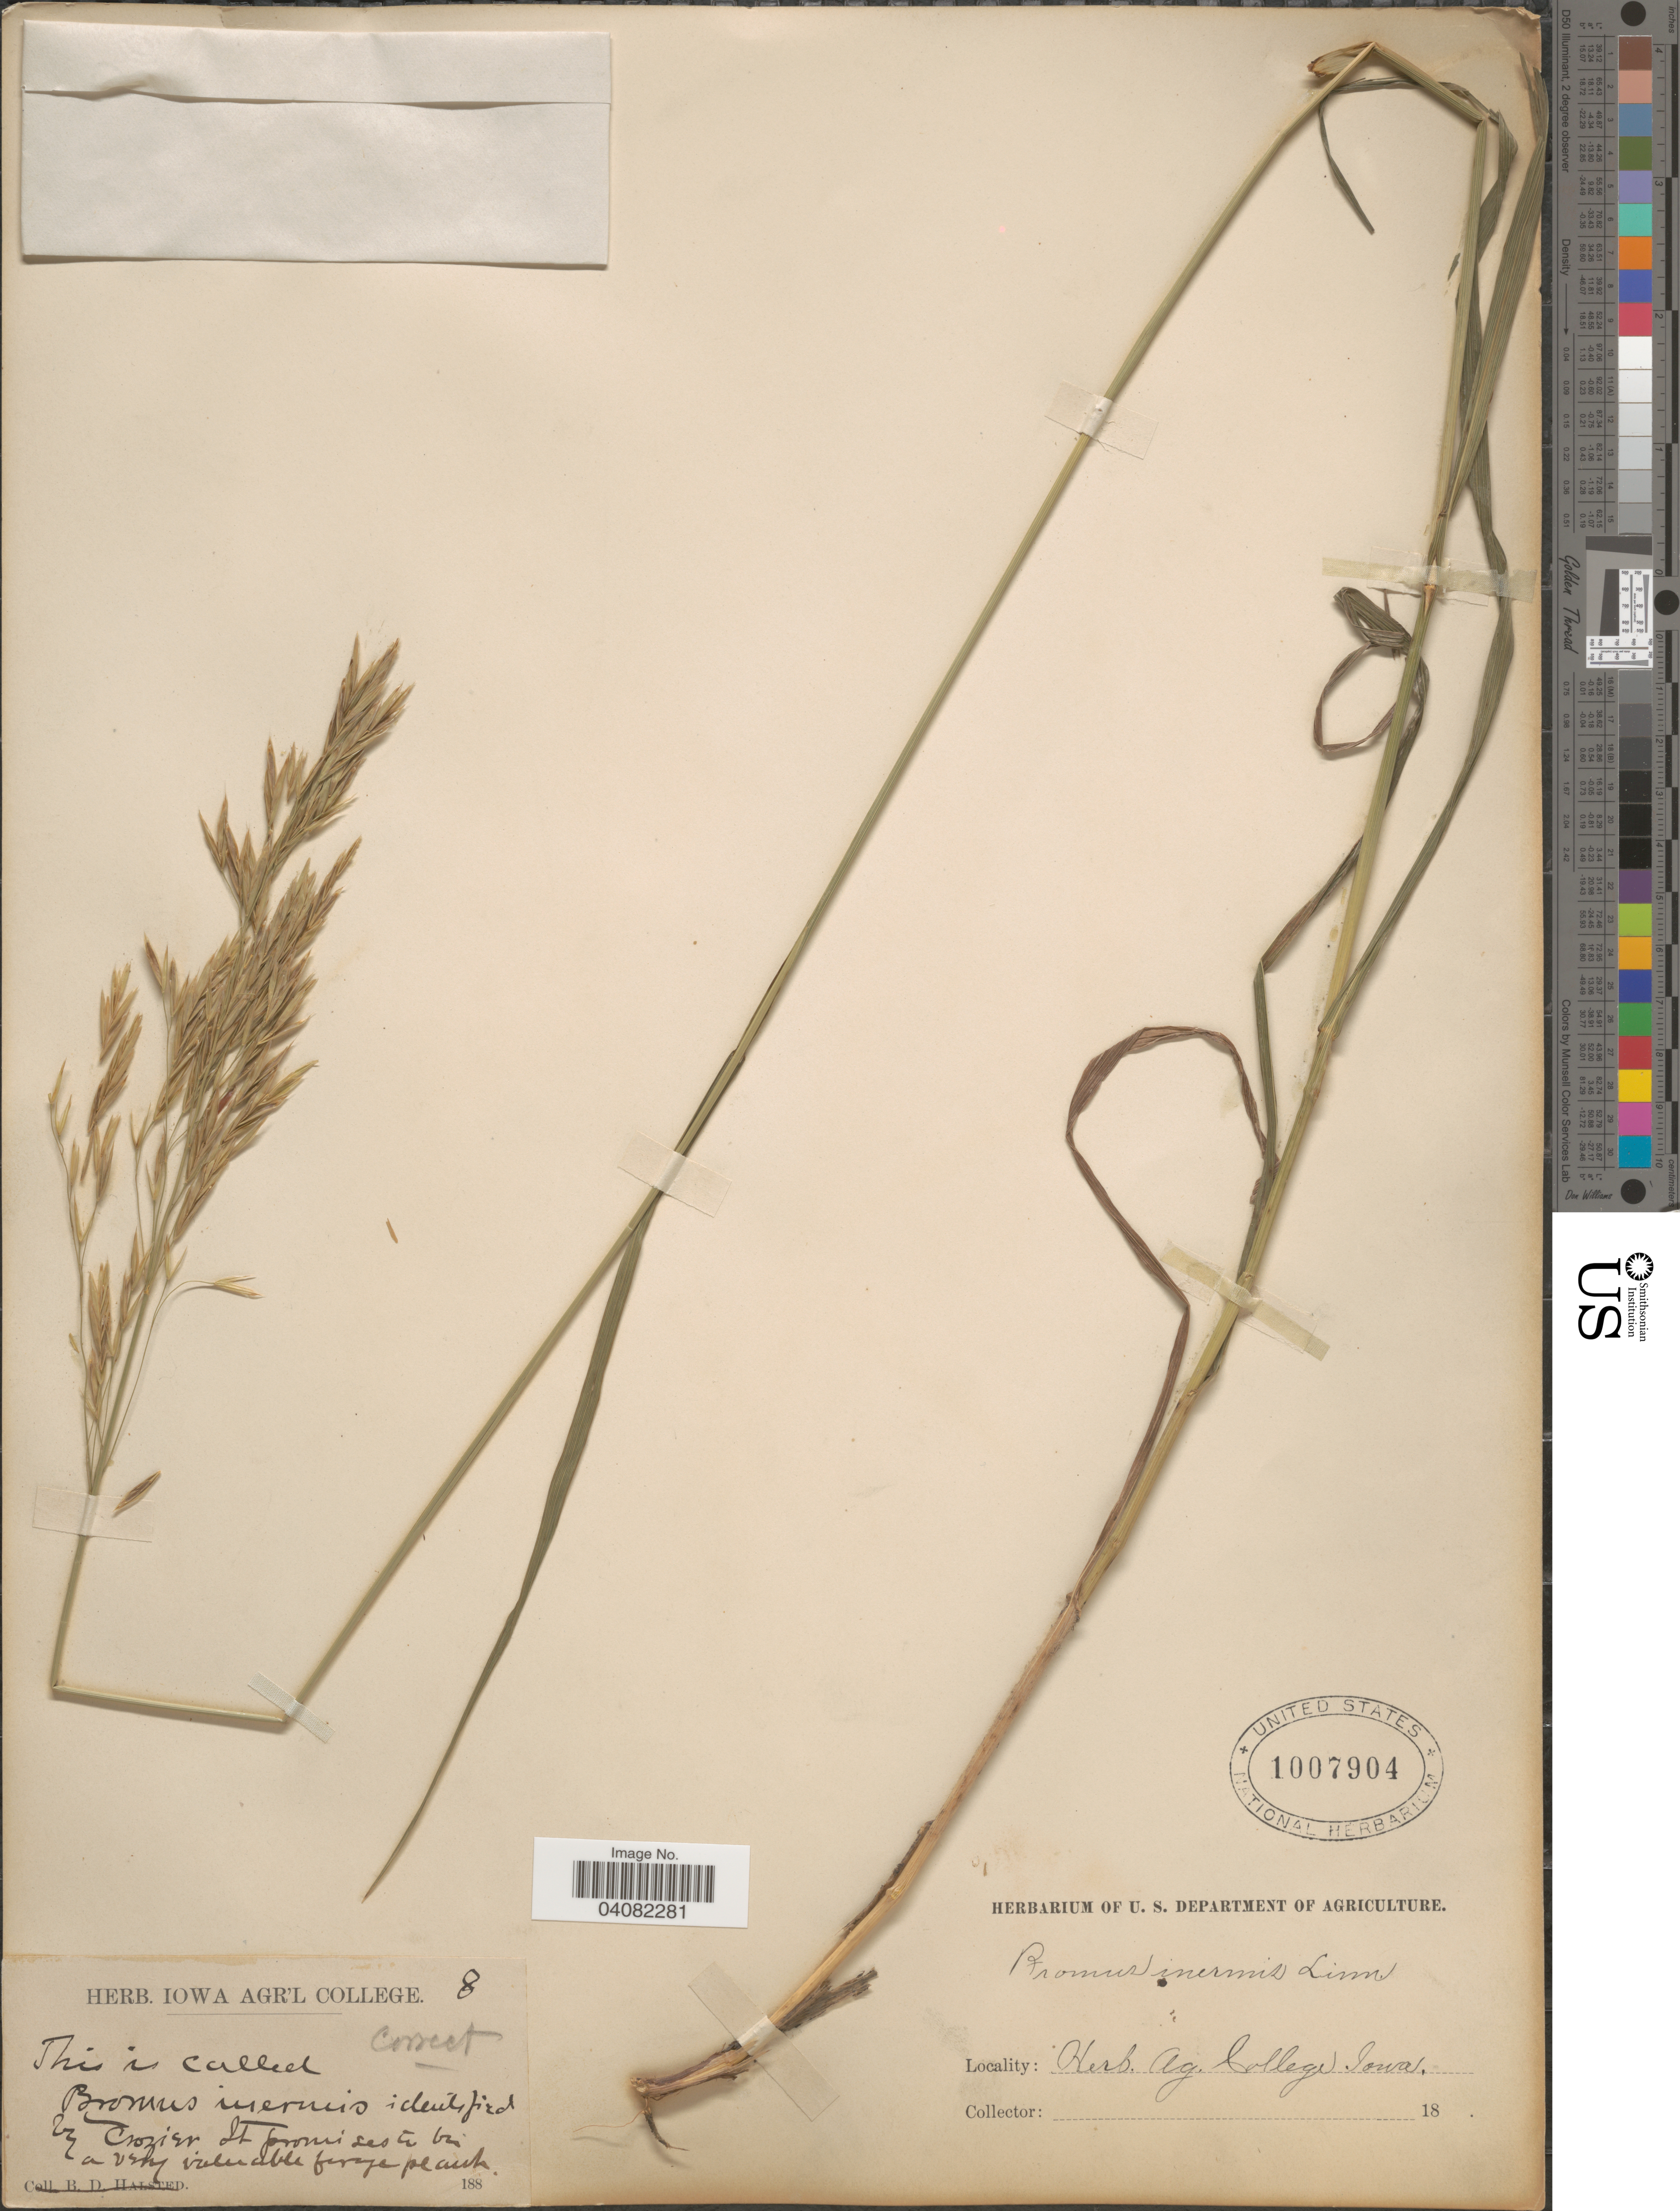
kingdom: Plantae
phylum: Tracheophyta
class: Liliopsida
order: Poales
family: Poaceae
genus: Bromus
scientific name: Bromus inermis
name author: Leyss.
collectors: Ex Herb. Iowa Agr'l College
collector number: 8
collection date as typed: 188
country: United States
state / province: Iowa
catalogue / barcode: US 1007904